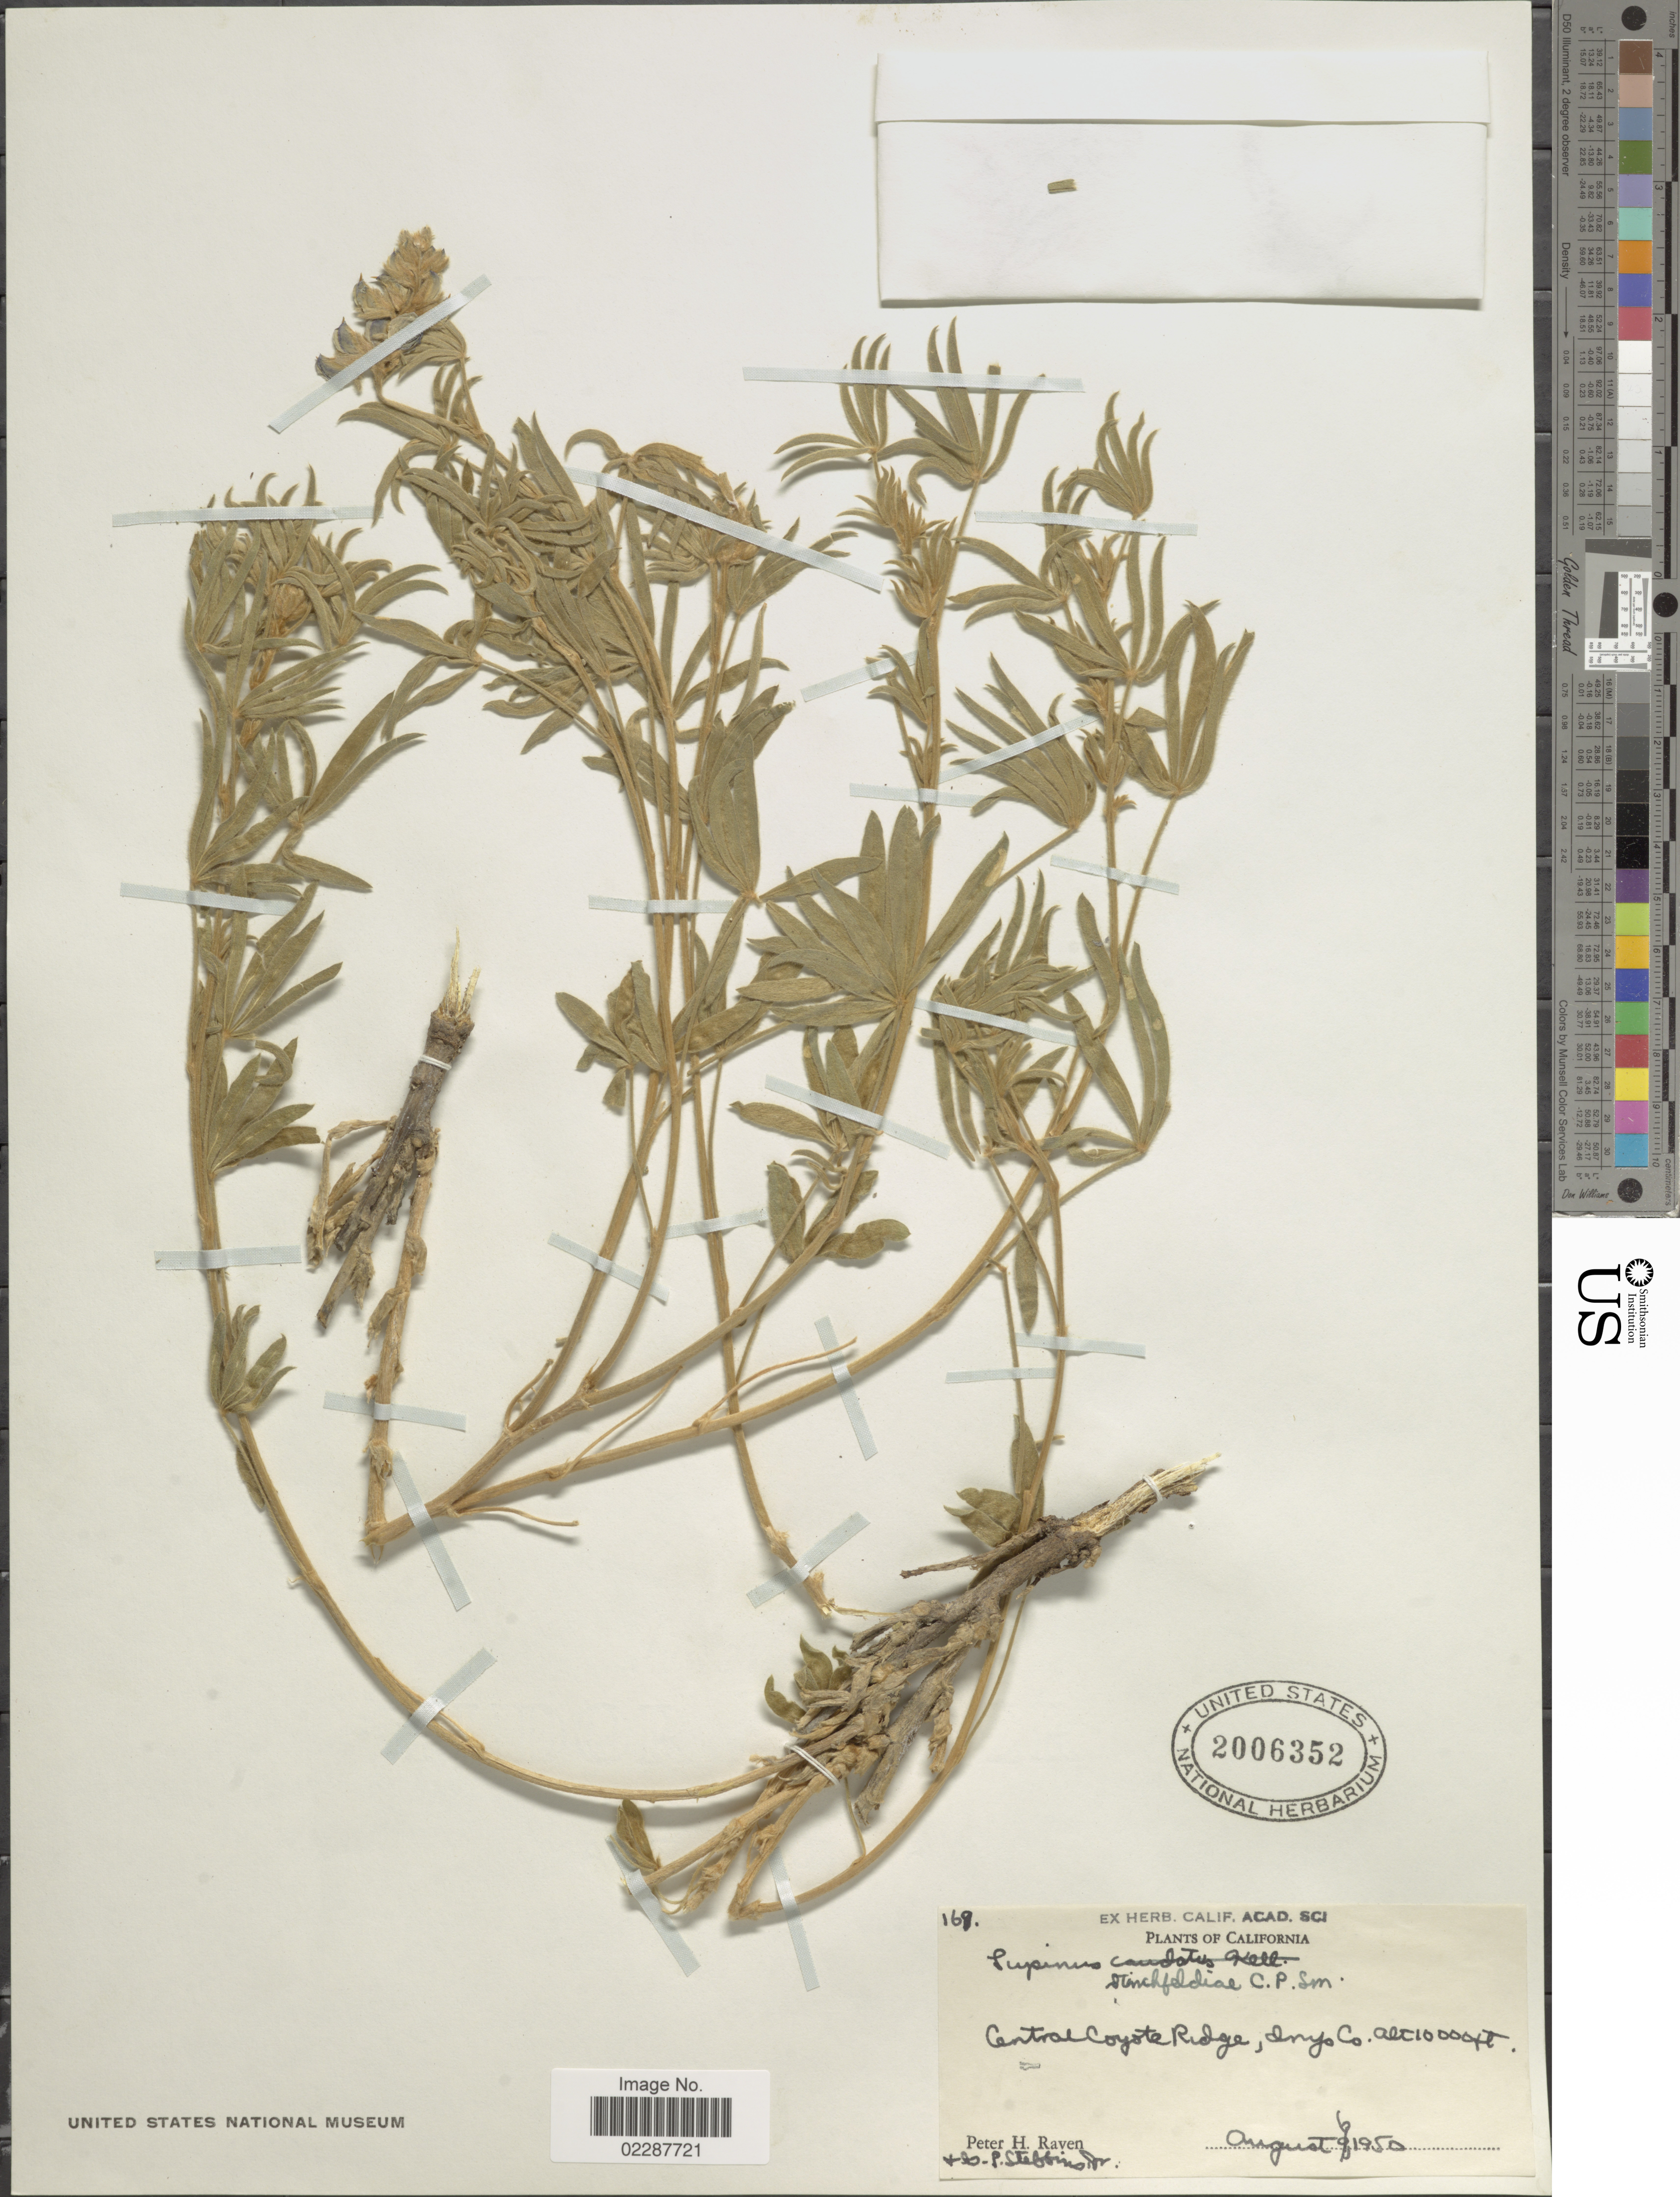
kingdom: Plantae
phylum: Tracheophyta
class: Magnoliopsida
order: Fabales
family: Fabaceae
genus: Lupinus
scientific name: Lupinus stinchfieldiae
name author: C.P. Sm.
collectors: P. Raven & G. L. Stebbins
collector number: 168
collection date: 1950-08-06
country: United States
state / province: California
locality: Central Coyote Ridge, Anyo Co.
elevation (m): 3048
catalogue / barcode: US 2006352